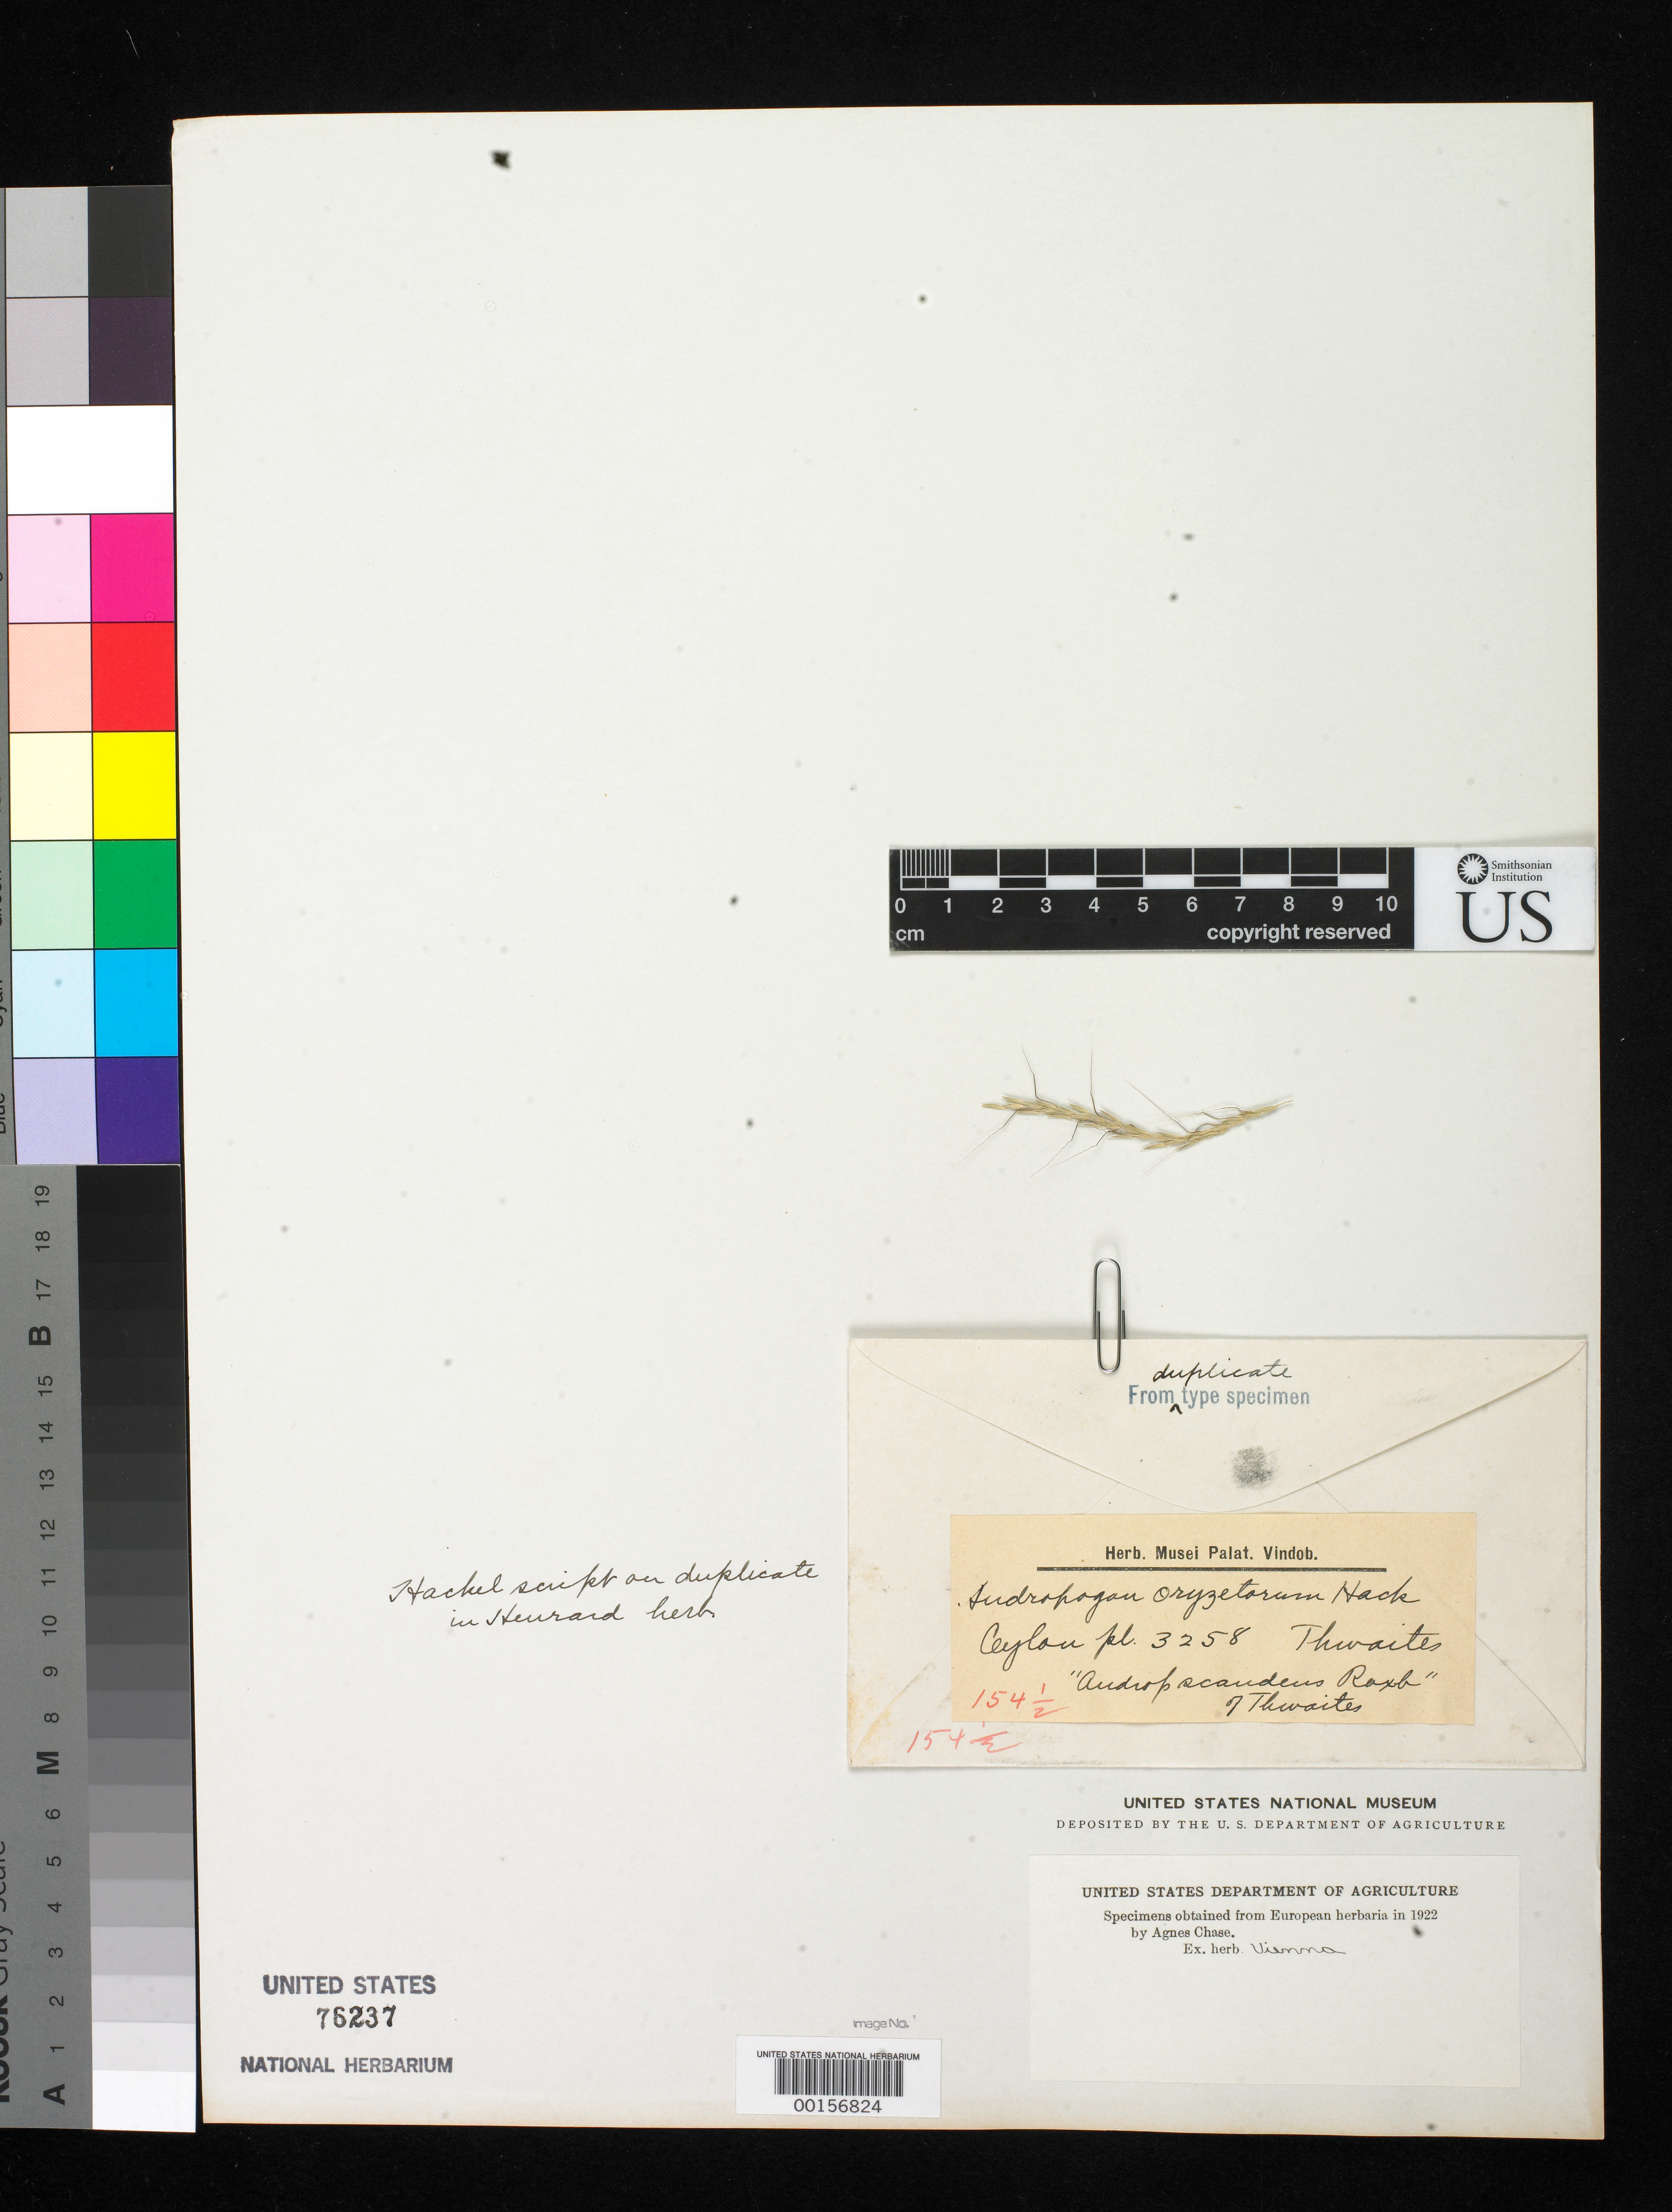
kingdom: Plantae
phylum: Tracheophyta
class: Liliopsida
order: Poales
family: Poaceae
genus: Andropogon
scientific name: Andropogon scandens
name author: Roxb. ex Thwaites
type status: Type Fragment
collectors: G. H. K. Thwaites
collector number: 3258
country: Sri Lanka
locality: "Ceylon"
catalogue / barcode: US 76237